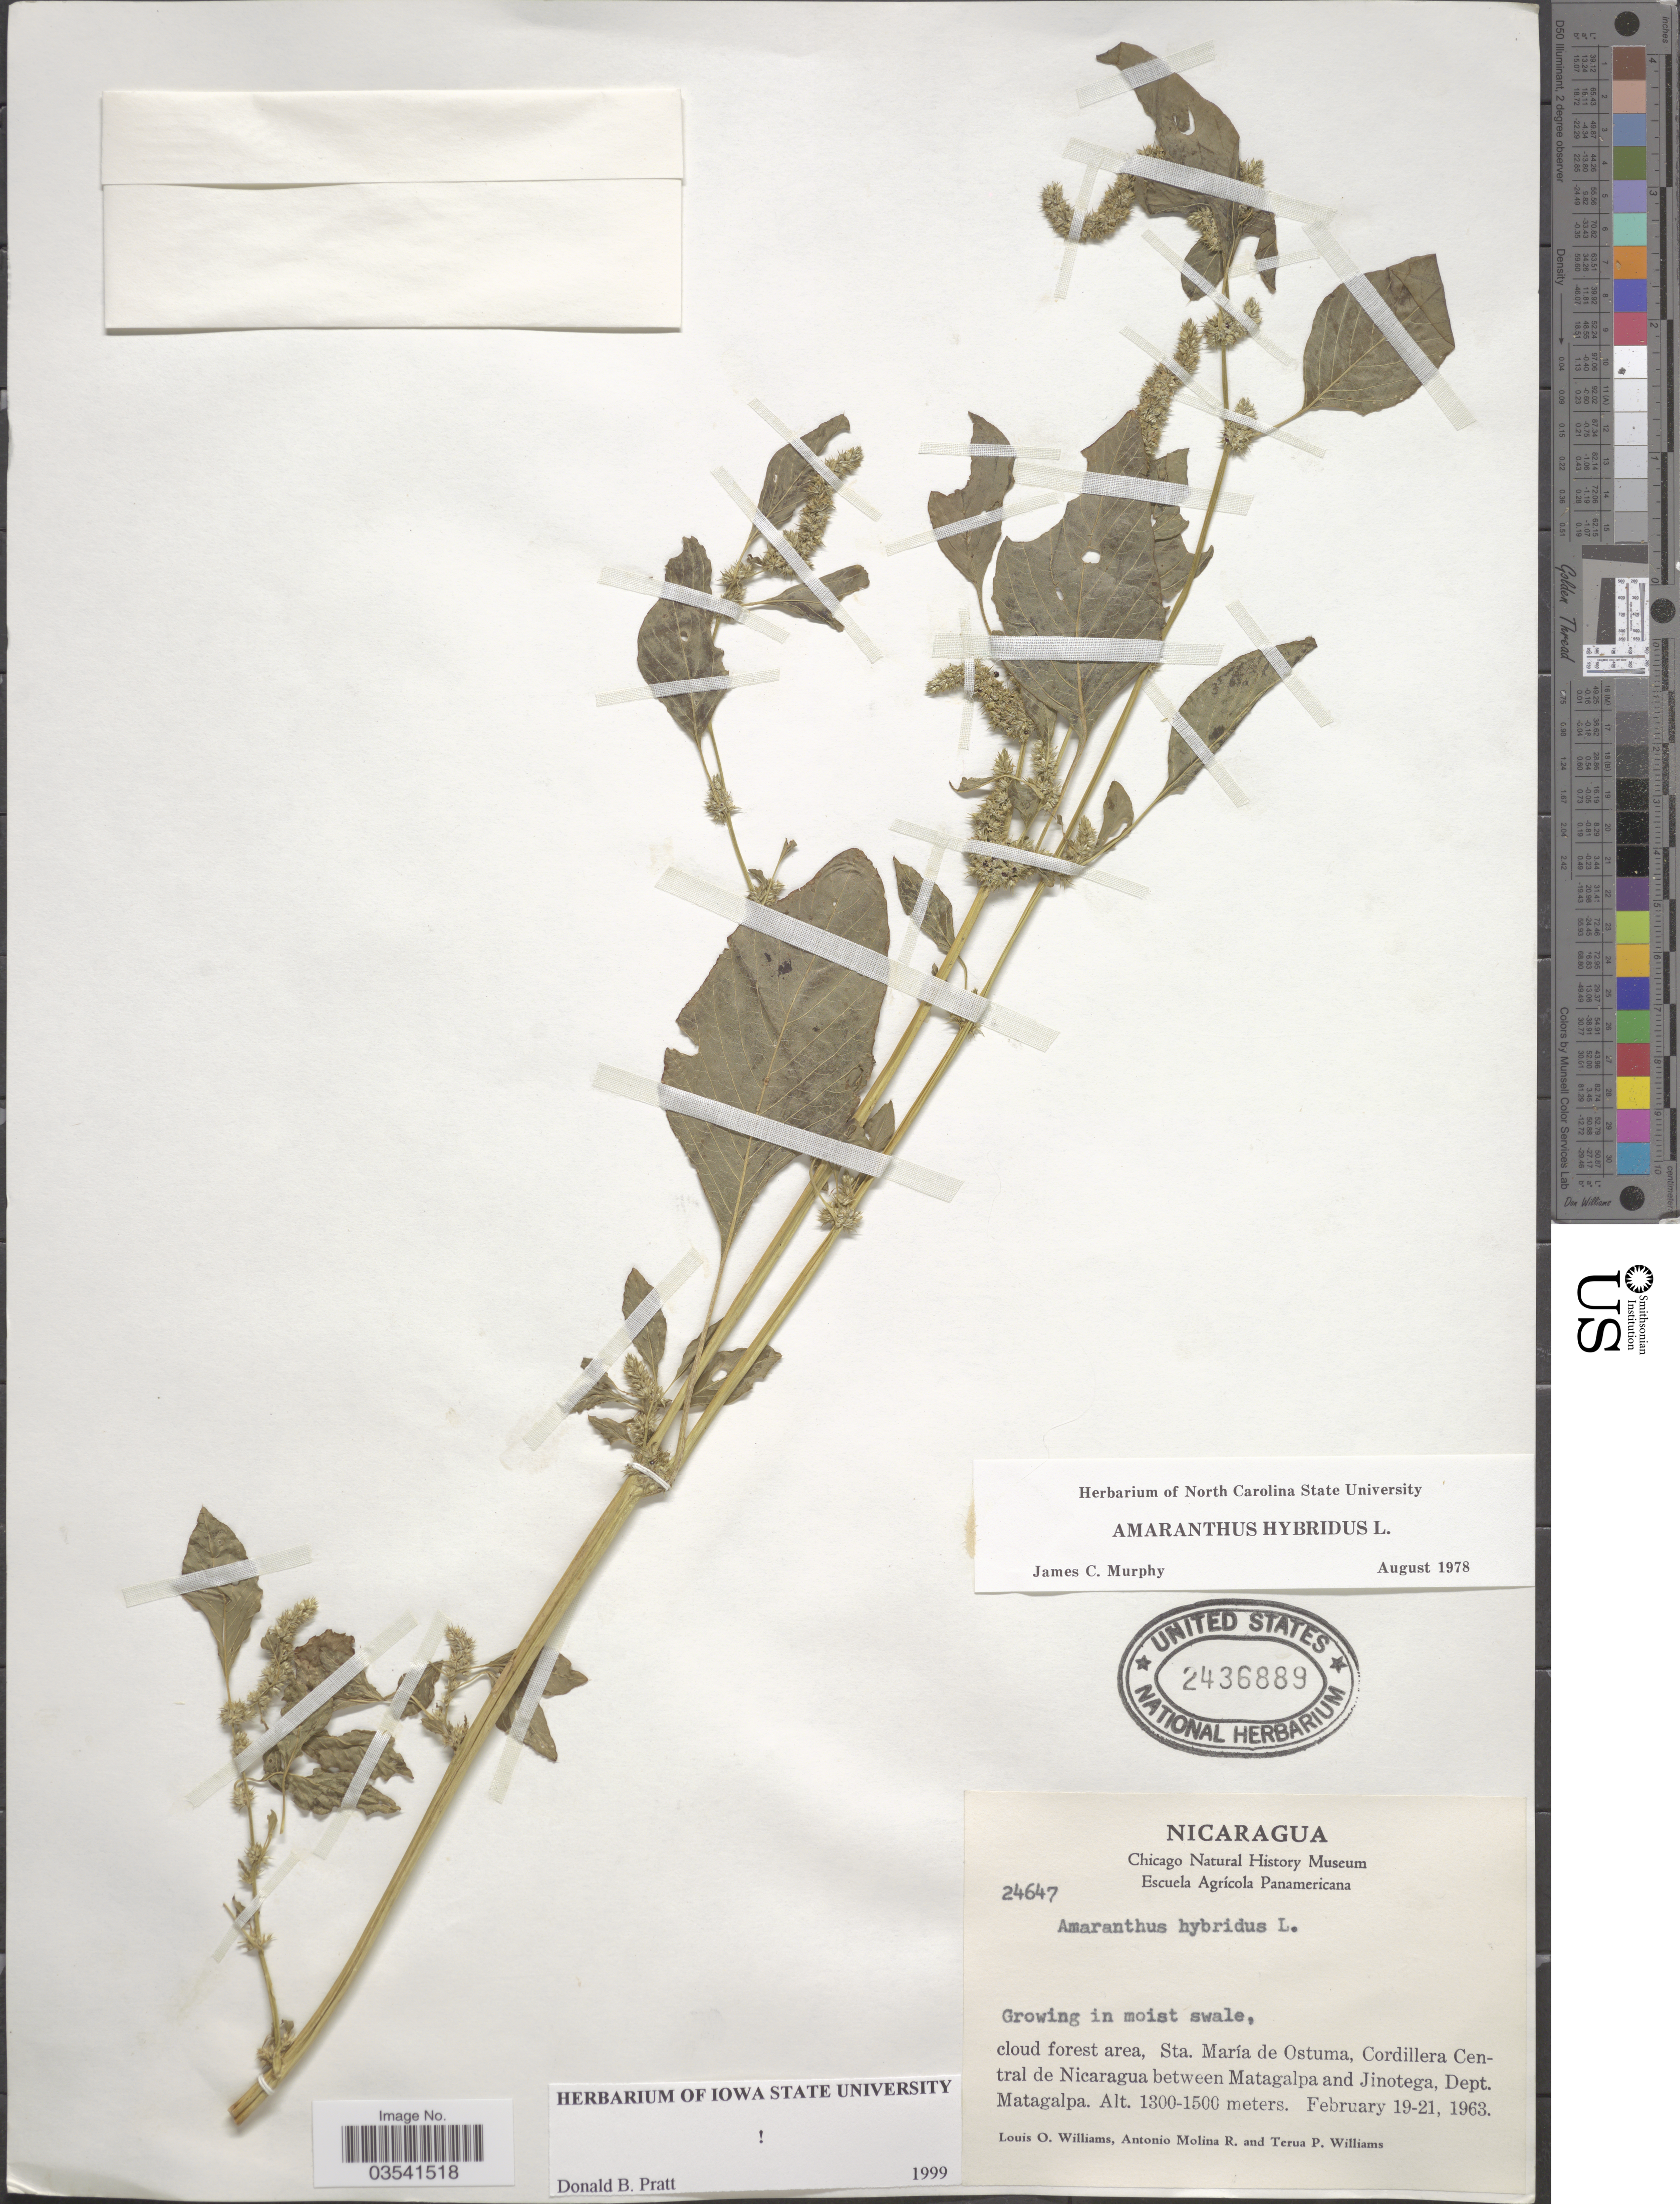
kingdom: Plantae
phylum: Tracheophyta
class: Magnoliopsida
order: Caryophyllales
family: Amaranthaceae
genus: Amaranthus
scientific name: Amaranthus hybridus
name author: L.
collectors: L. O. Williams, A. Molina R. & T. Williams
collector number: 24647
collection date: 1963-02-19/1963-02-21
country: Nicaragua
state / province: Matagalpa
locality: Cloud forest area, Sta. María de Ostuma, Cordillera Central de Nicaragua between Matagalpa and Jinotega, Dept. Matagalpa.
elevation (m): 1300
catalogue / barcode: US 2436889